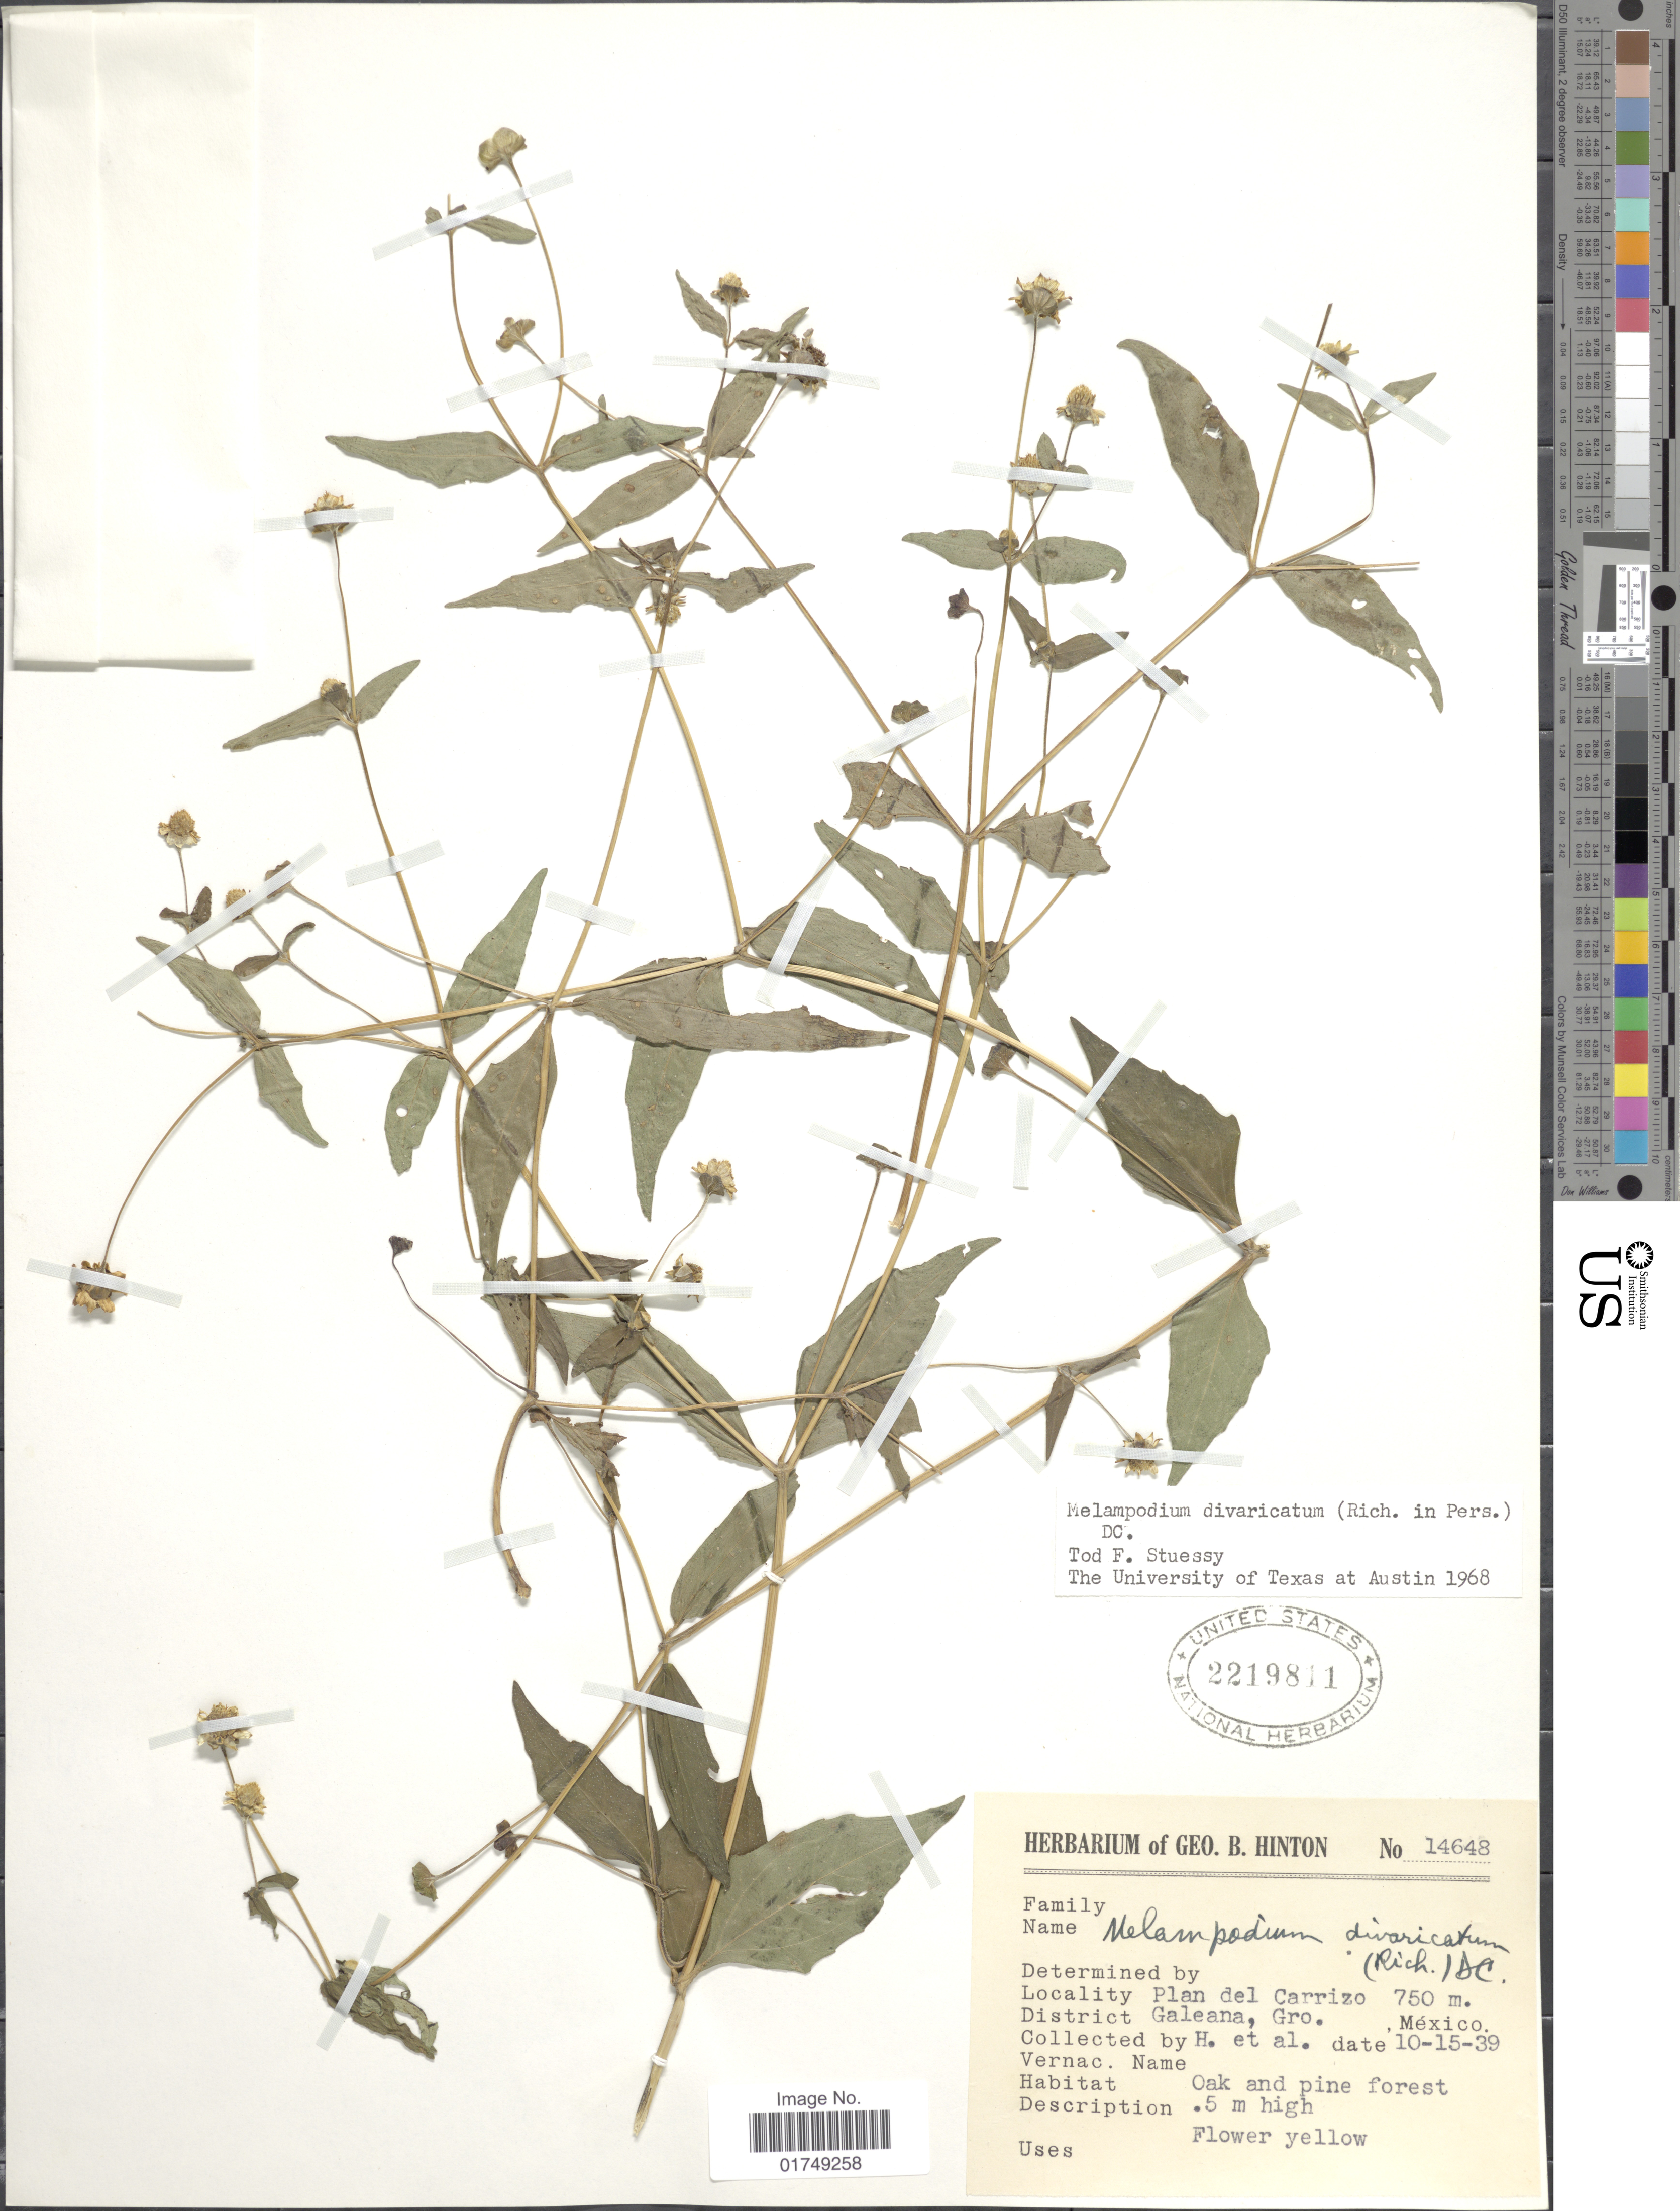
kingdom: Plantae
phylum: Tracheophyta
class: Magnoliopsida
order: Asterales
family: Asteraceae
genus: Melampodium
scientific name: Melampodium divaricatum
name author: (Rich.) DC.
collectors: G. B. Hinton & et al.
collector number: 14648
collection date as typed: Transcribed d/m/y: 15/10/39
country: Mexico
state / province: Guerrero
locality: Plan del Carrizo, District Galeana, Gro.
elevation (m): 750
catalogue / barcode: US 2219811